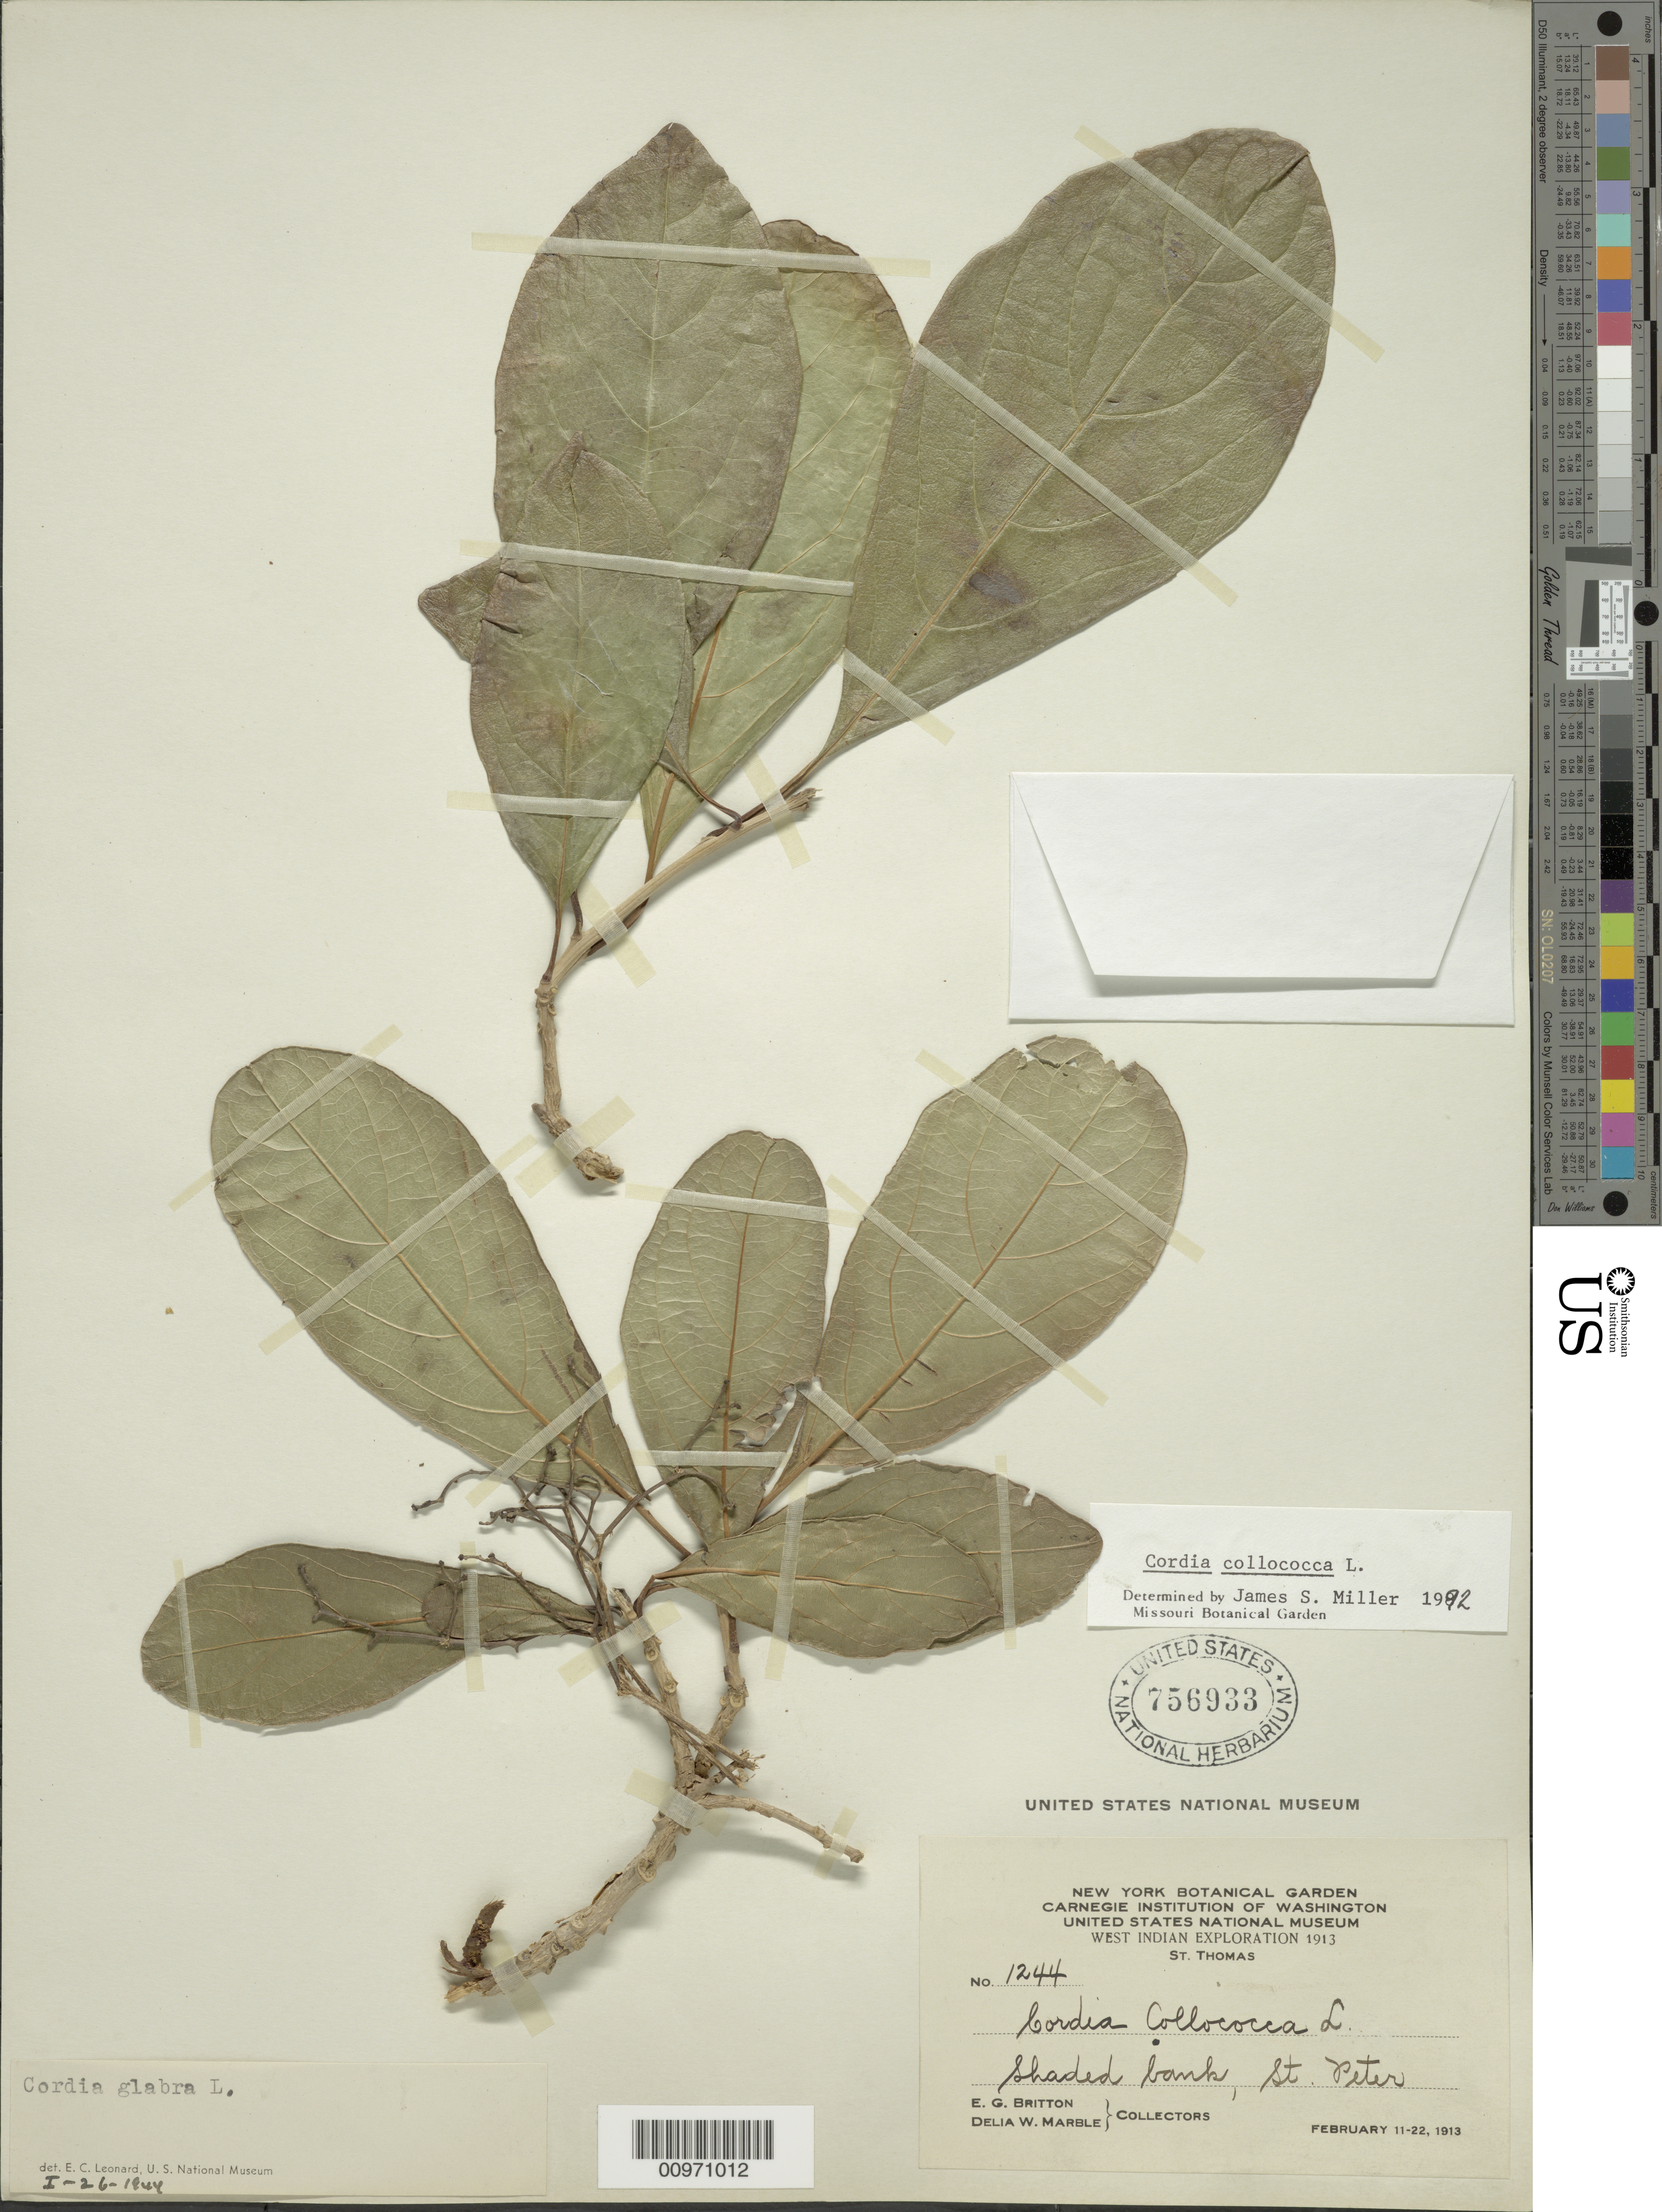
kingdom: Plantae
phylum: Tracheophyta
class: Magnoliopsida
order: Boraginales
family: Cordiaceae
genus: Cordia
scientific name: Cordia collococca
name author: L.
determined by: Miller, James S., (MO), Missouri Botanical Garden (UNITED STATES)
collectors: E. G. Britton & D. W. Marble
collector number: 1244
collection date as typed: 11 Feb 1913 to 22 Feb 1913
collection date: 1913-02-11/1913-02-22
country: U.S. Virgin Islands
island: St. Thomas I.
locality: St. Peter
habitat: Shaded bank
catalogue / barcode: US 756933